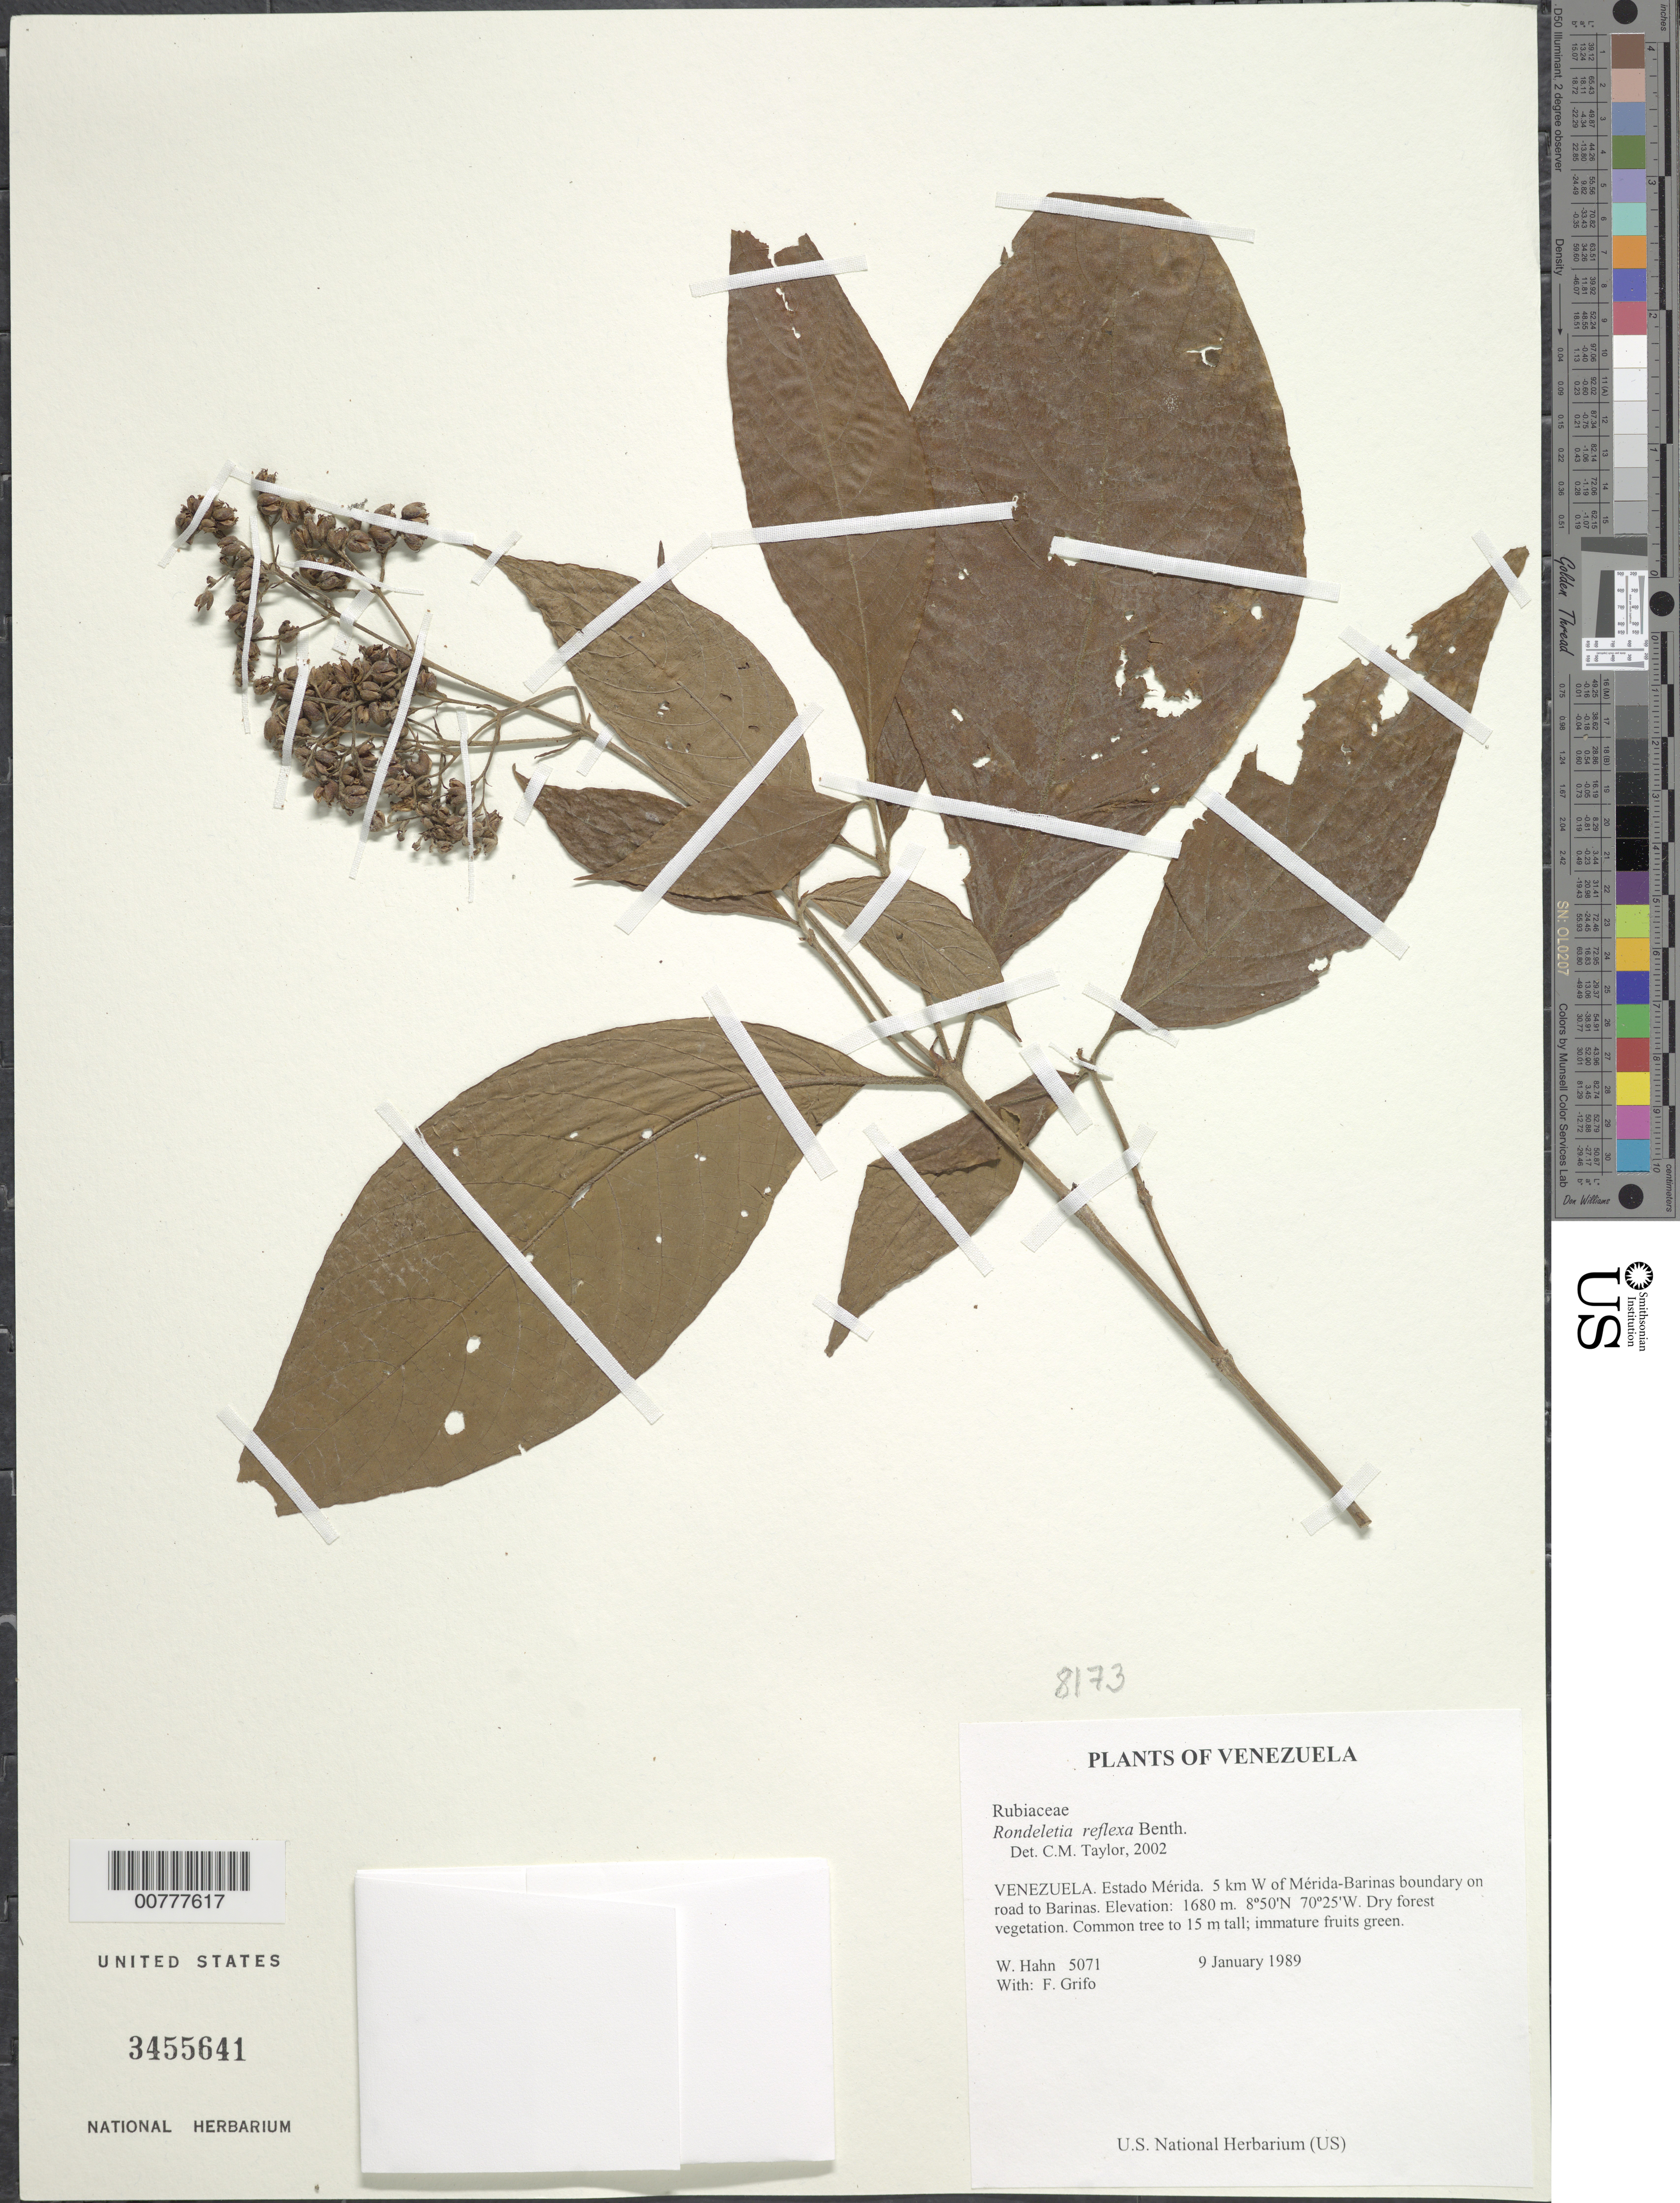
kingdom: Plantae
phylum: Tracheophyta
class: Magnoliopsida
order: Gentianales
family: Rubiaceae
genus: Rondeletia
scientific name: Rondeletia reflexa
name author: Benth.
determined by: Taylor, Charlotte M.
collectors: W. Hahn & F. Grifo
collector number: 5071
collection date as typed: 09 Jan 1989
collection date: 1989-01-09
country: Venezuela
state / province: Mérida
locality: W of merida-barinas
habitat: Dry forest vegetation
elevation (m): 1680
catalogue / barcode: US 3455641